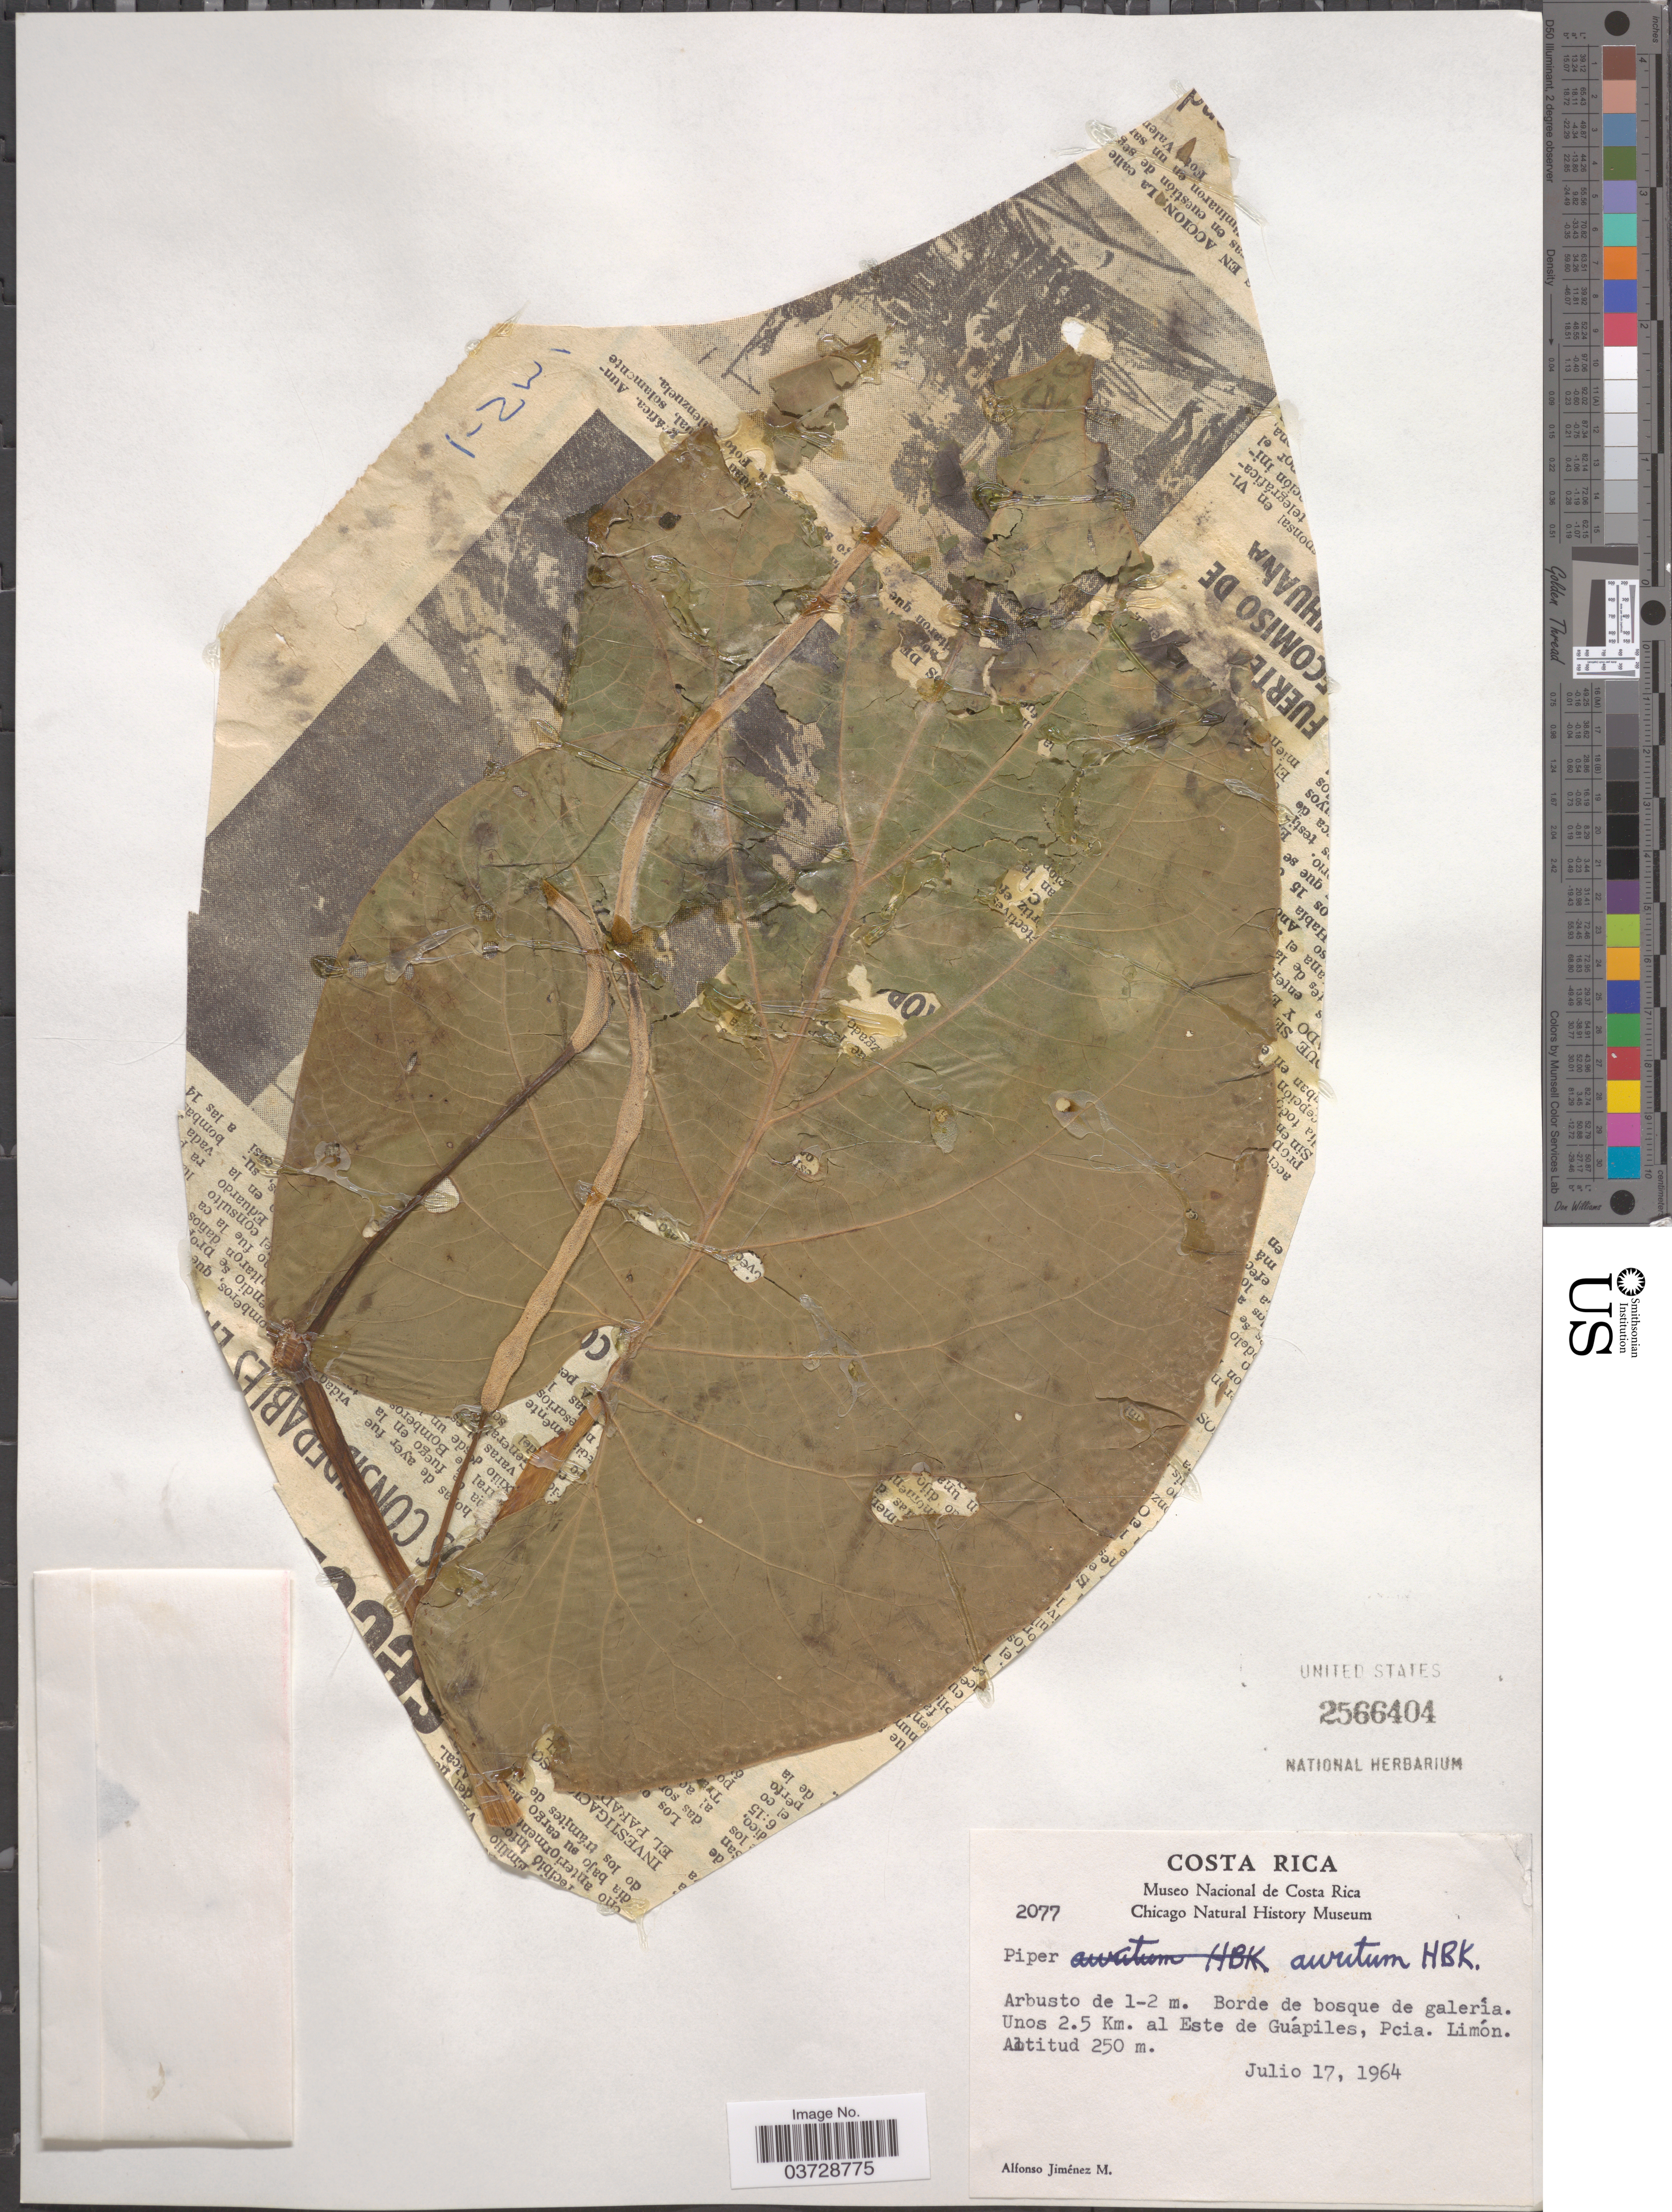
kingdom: Plantae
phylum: Tracheophyta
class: Magnoliopsida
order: Piperales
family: Piperaceae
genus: Piper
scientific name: Piper auritum var. amplifolium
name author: C. DC.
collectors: A. Jimenez M.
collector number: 2077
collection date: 1964-07-17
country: Costa Rica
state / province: Limón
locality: Unos 2.5 Km. al Este de Guápiles, Pcia. Limón.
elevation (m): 250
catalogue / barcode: US 2566404